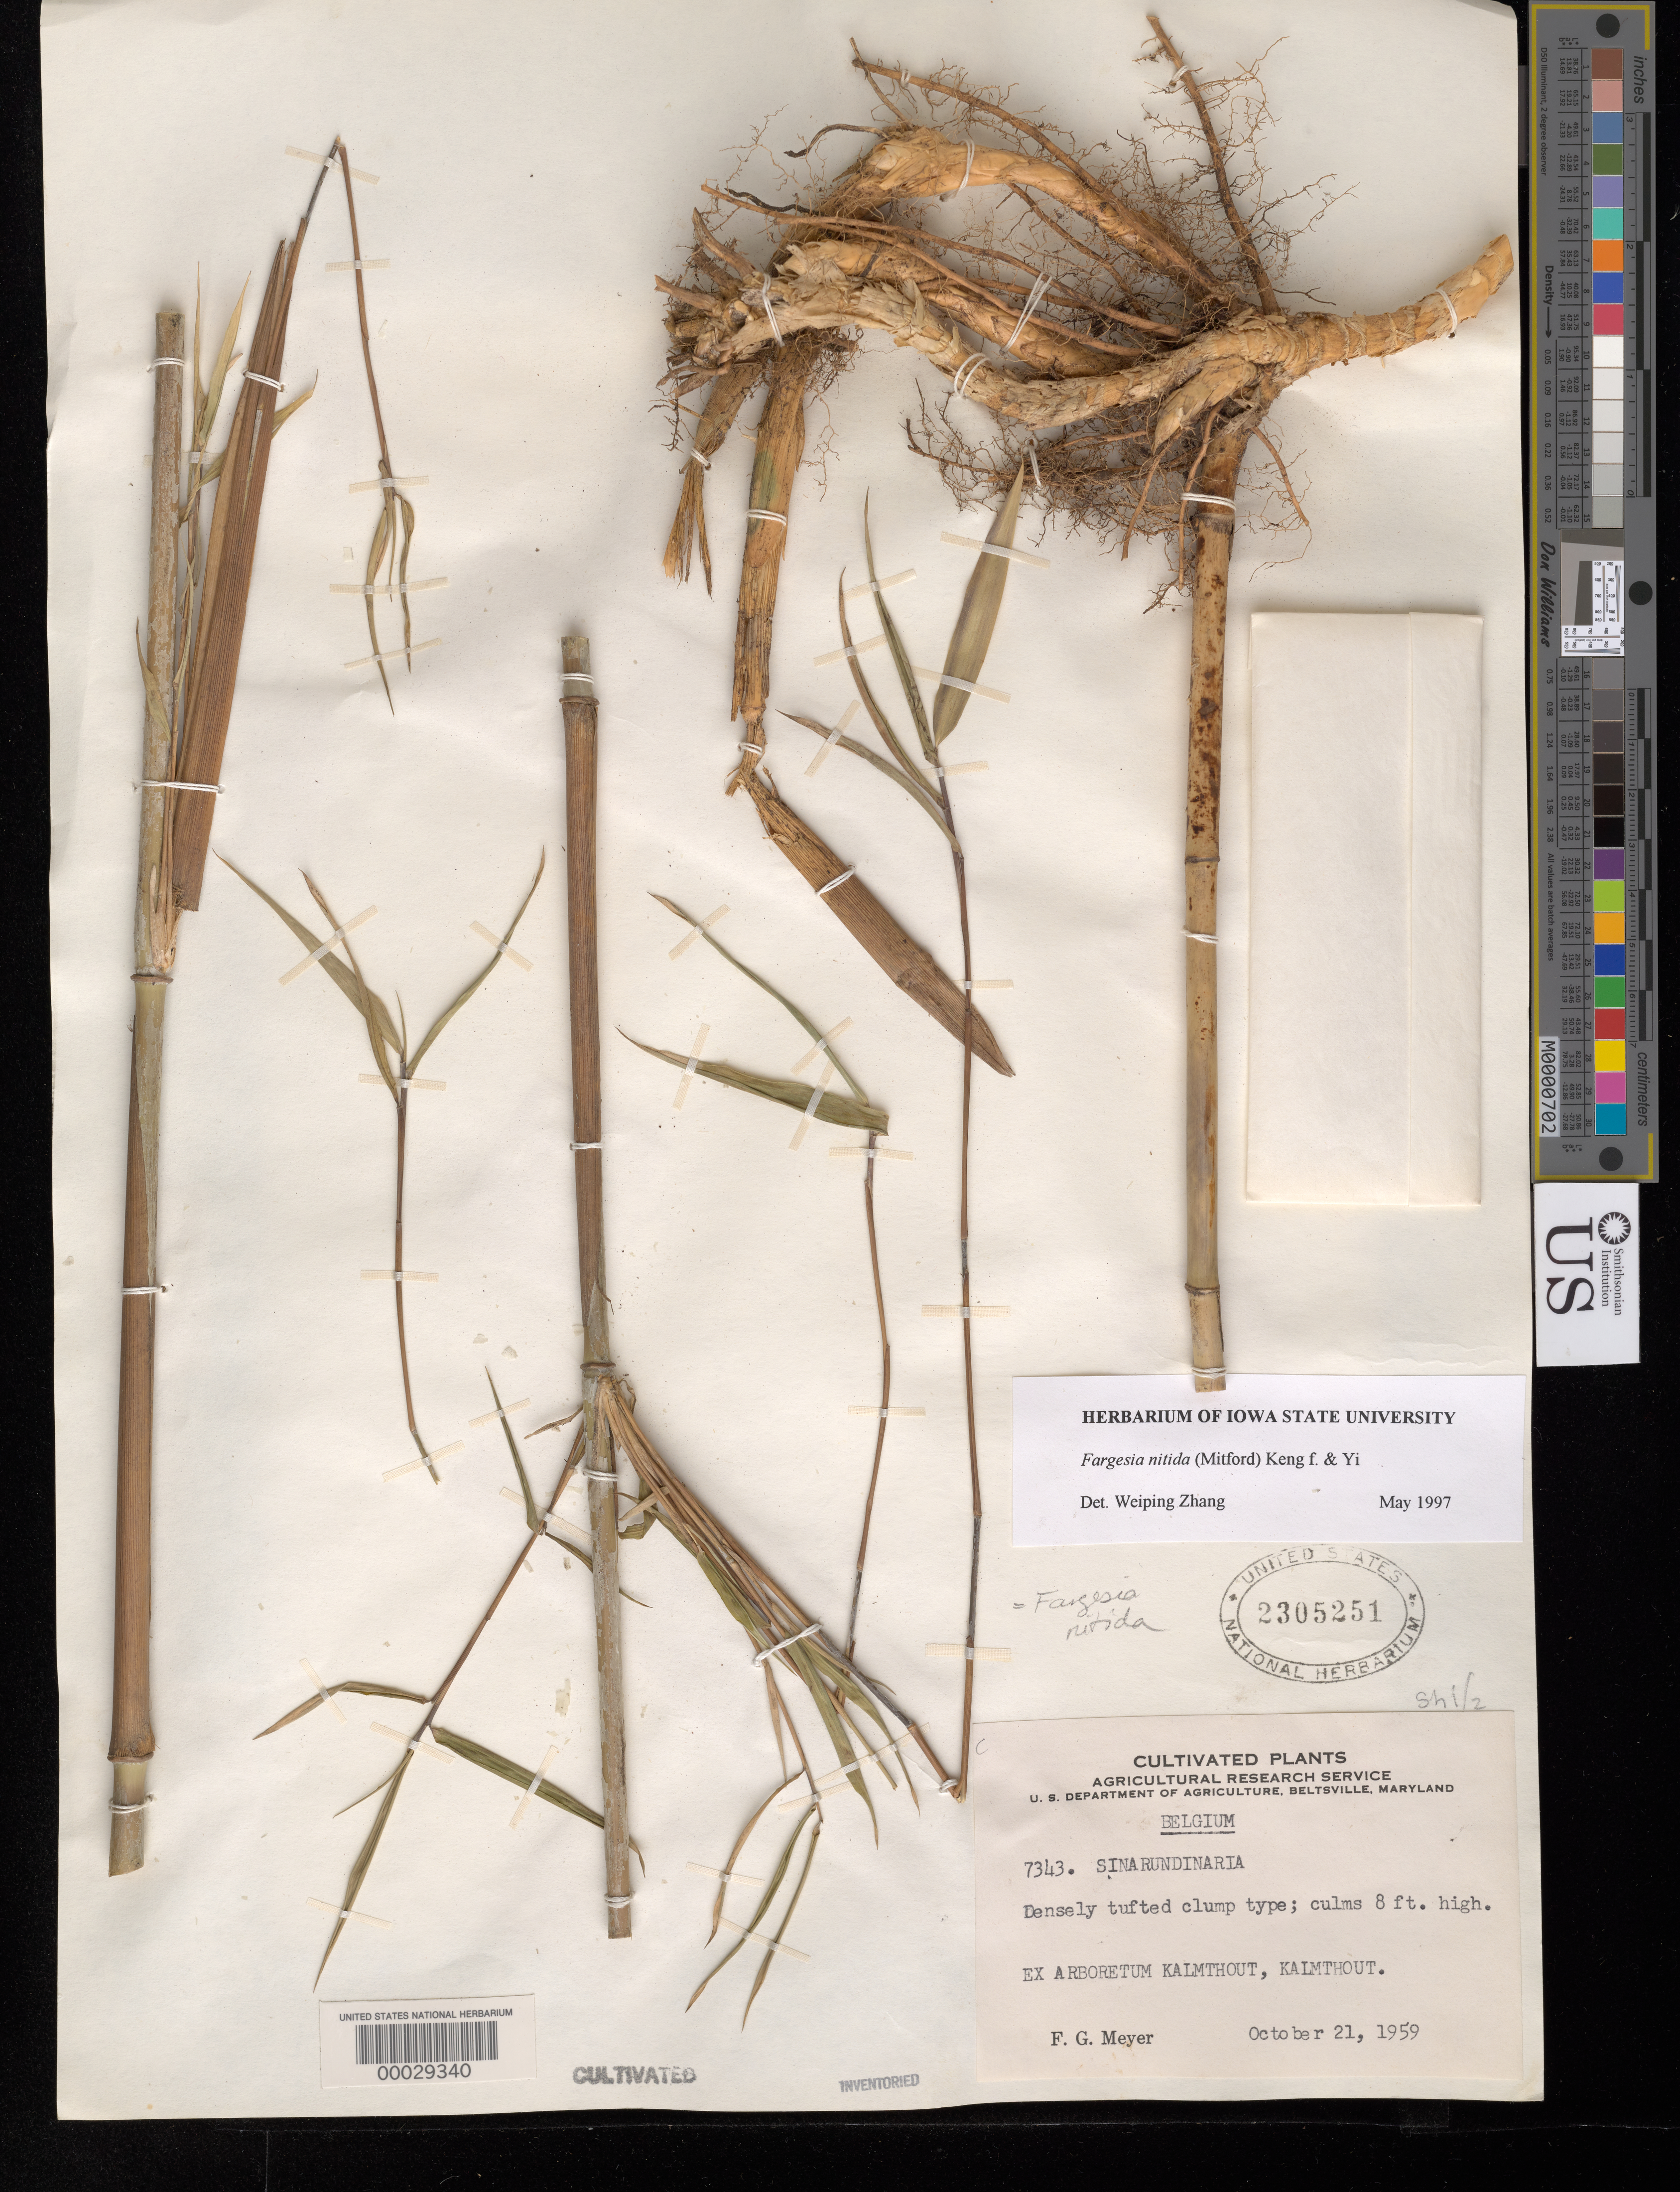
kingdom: Plantae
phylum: Tracheophyta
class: Liliopsida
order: Poales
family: Poaceae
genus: Fargesia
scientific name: Fargesia nitida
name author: (Mitford ex Stapf) Keng f. ex T.P. Yi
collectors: F. G. Meyer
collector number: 7343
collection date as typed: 21 Oct 1959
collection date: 1959-10-21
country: Belgium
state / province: Flanders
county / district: Antwerpen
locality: Arboretum Kalmthout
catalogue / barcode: US 2305251